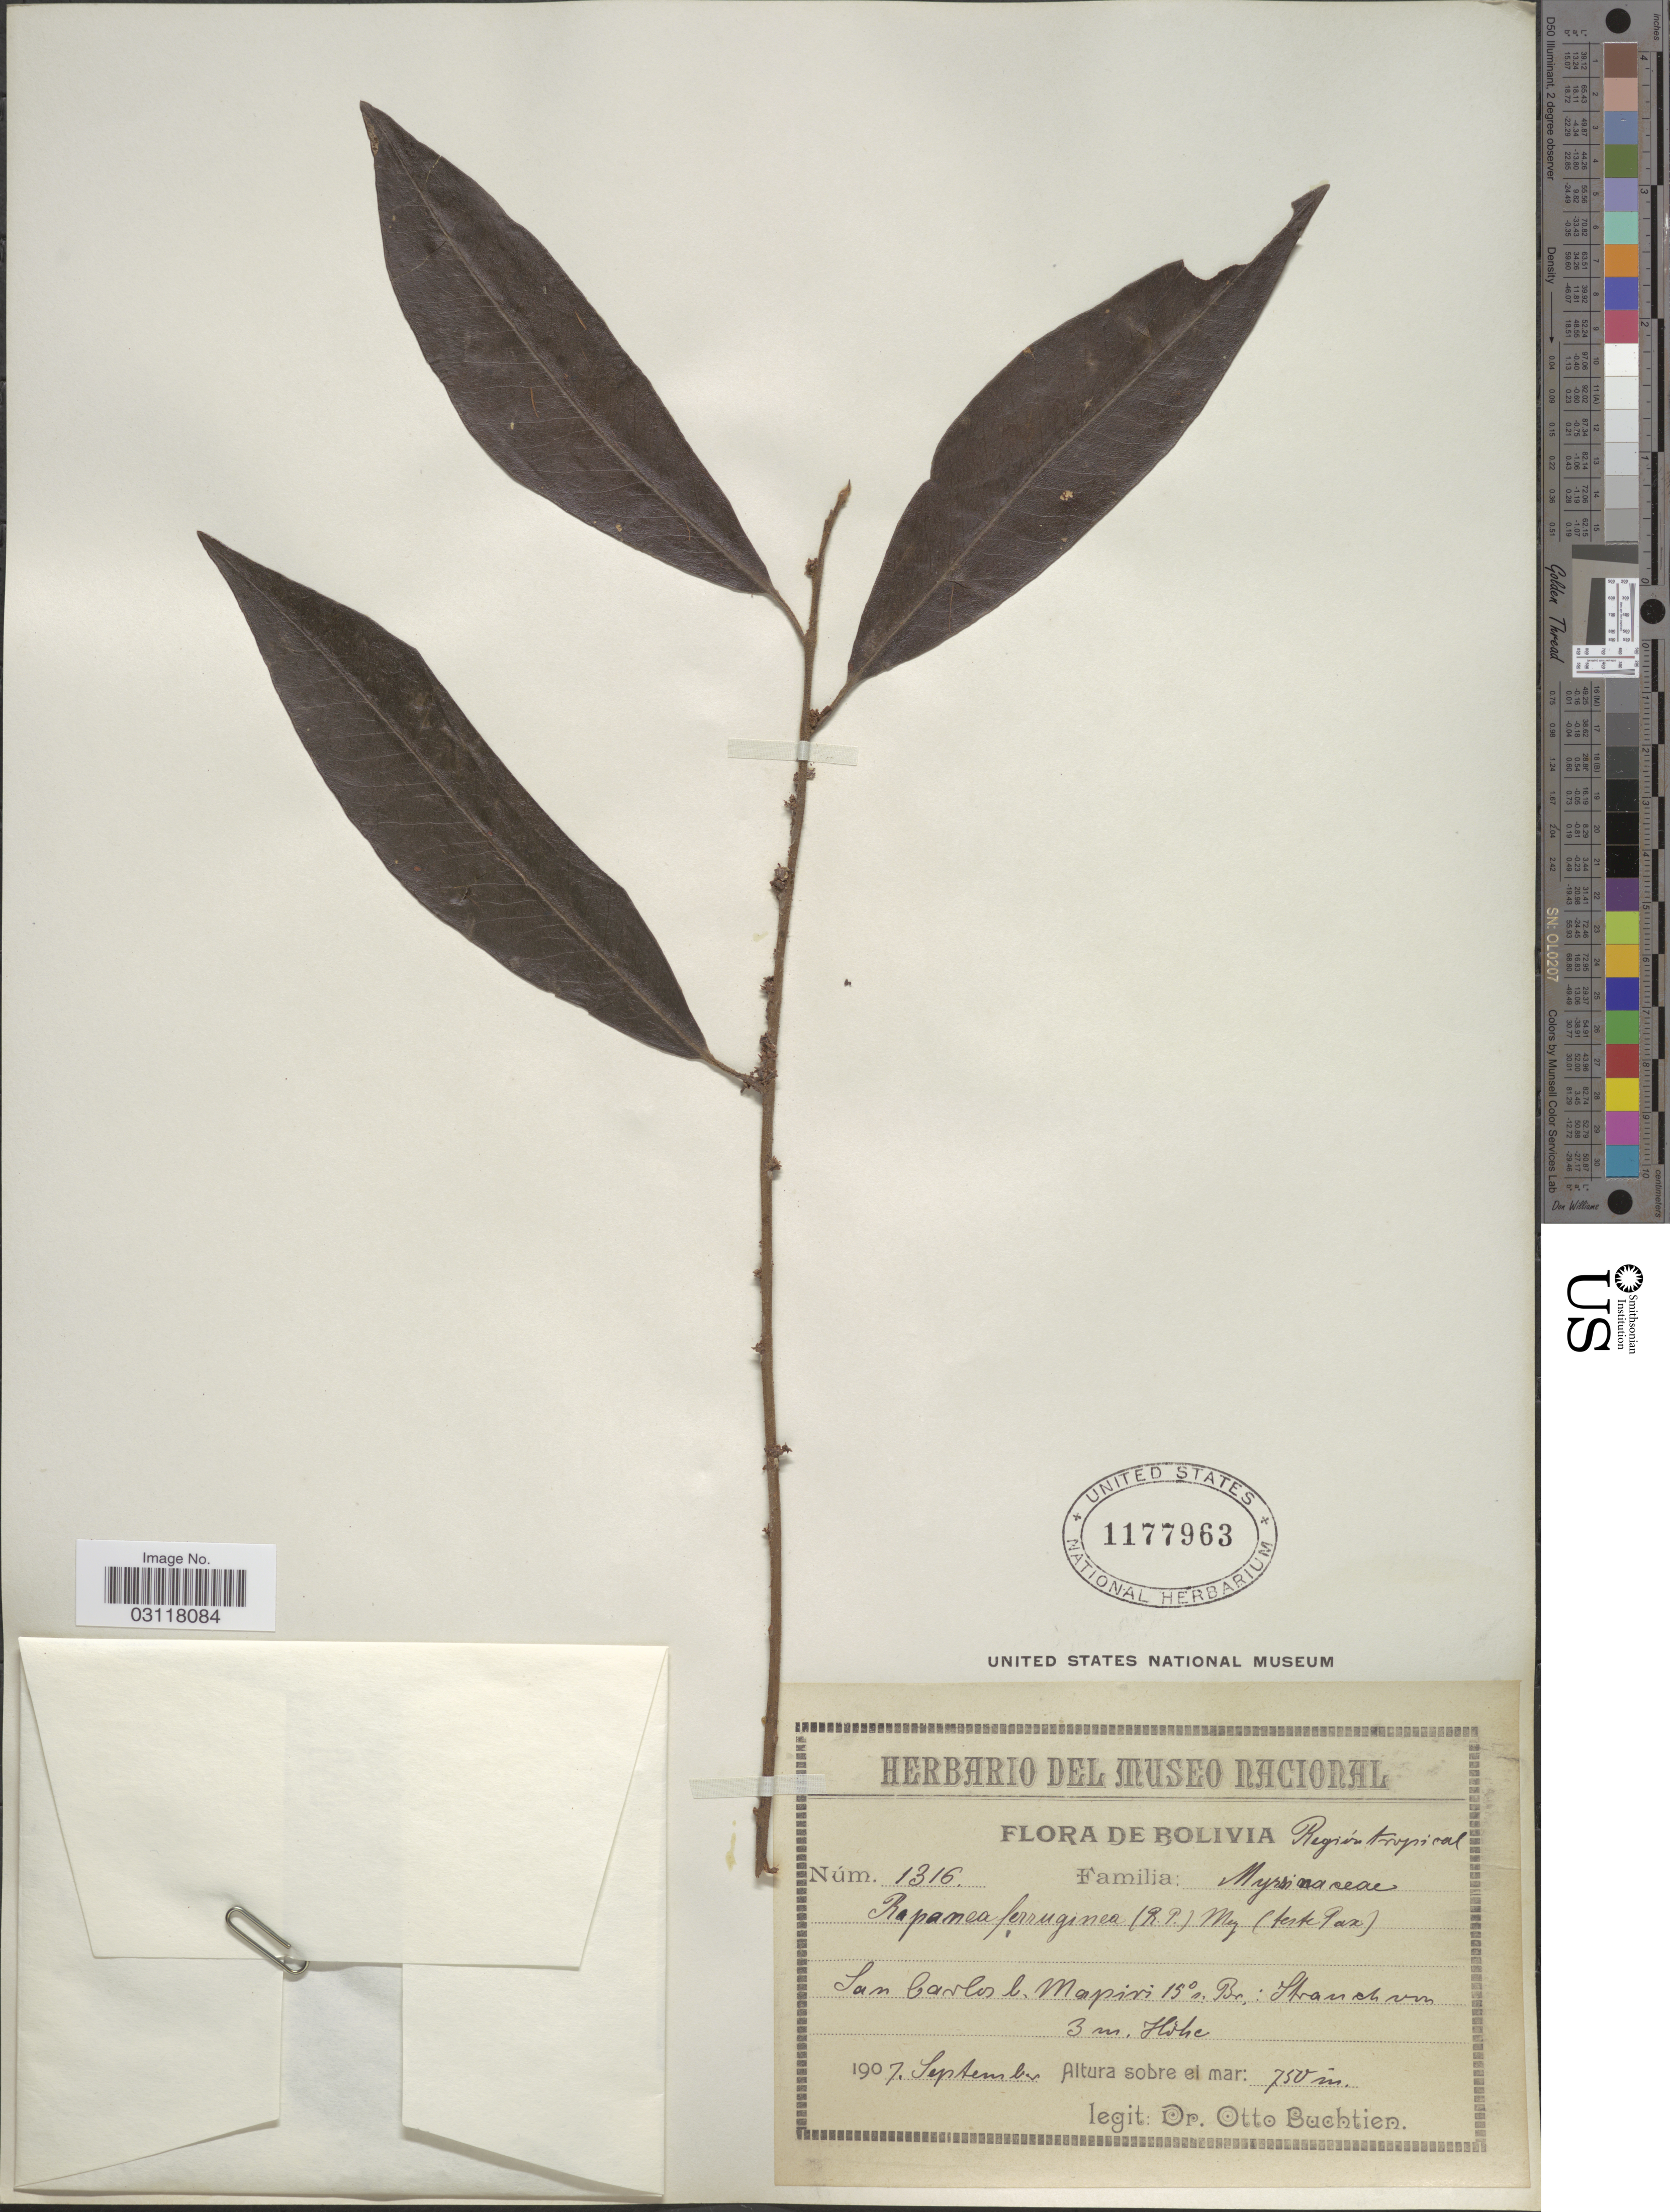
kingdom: Plantae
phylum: Tracheophyta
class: Magnoliopsida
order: Ericales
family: Primulaceae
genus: Rapanea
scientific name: Rapanea ferruginea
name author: (Ruiz & Pav.) Mez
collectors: O. Buchtien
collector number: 1316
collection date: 1907-09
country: Bolivia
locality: Región tropical, San Carlos b. Mapiri 15° n. Br.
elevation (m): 750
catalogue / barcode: US 1177963